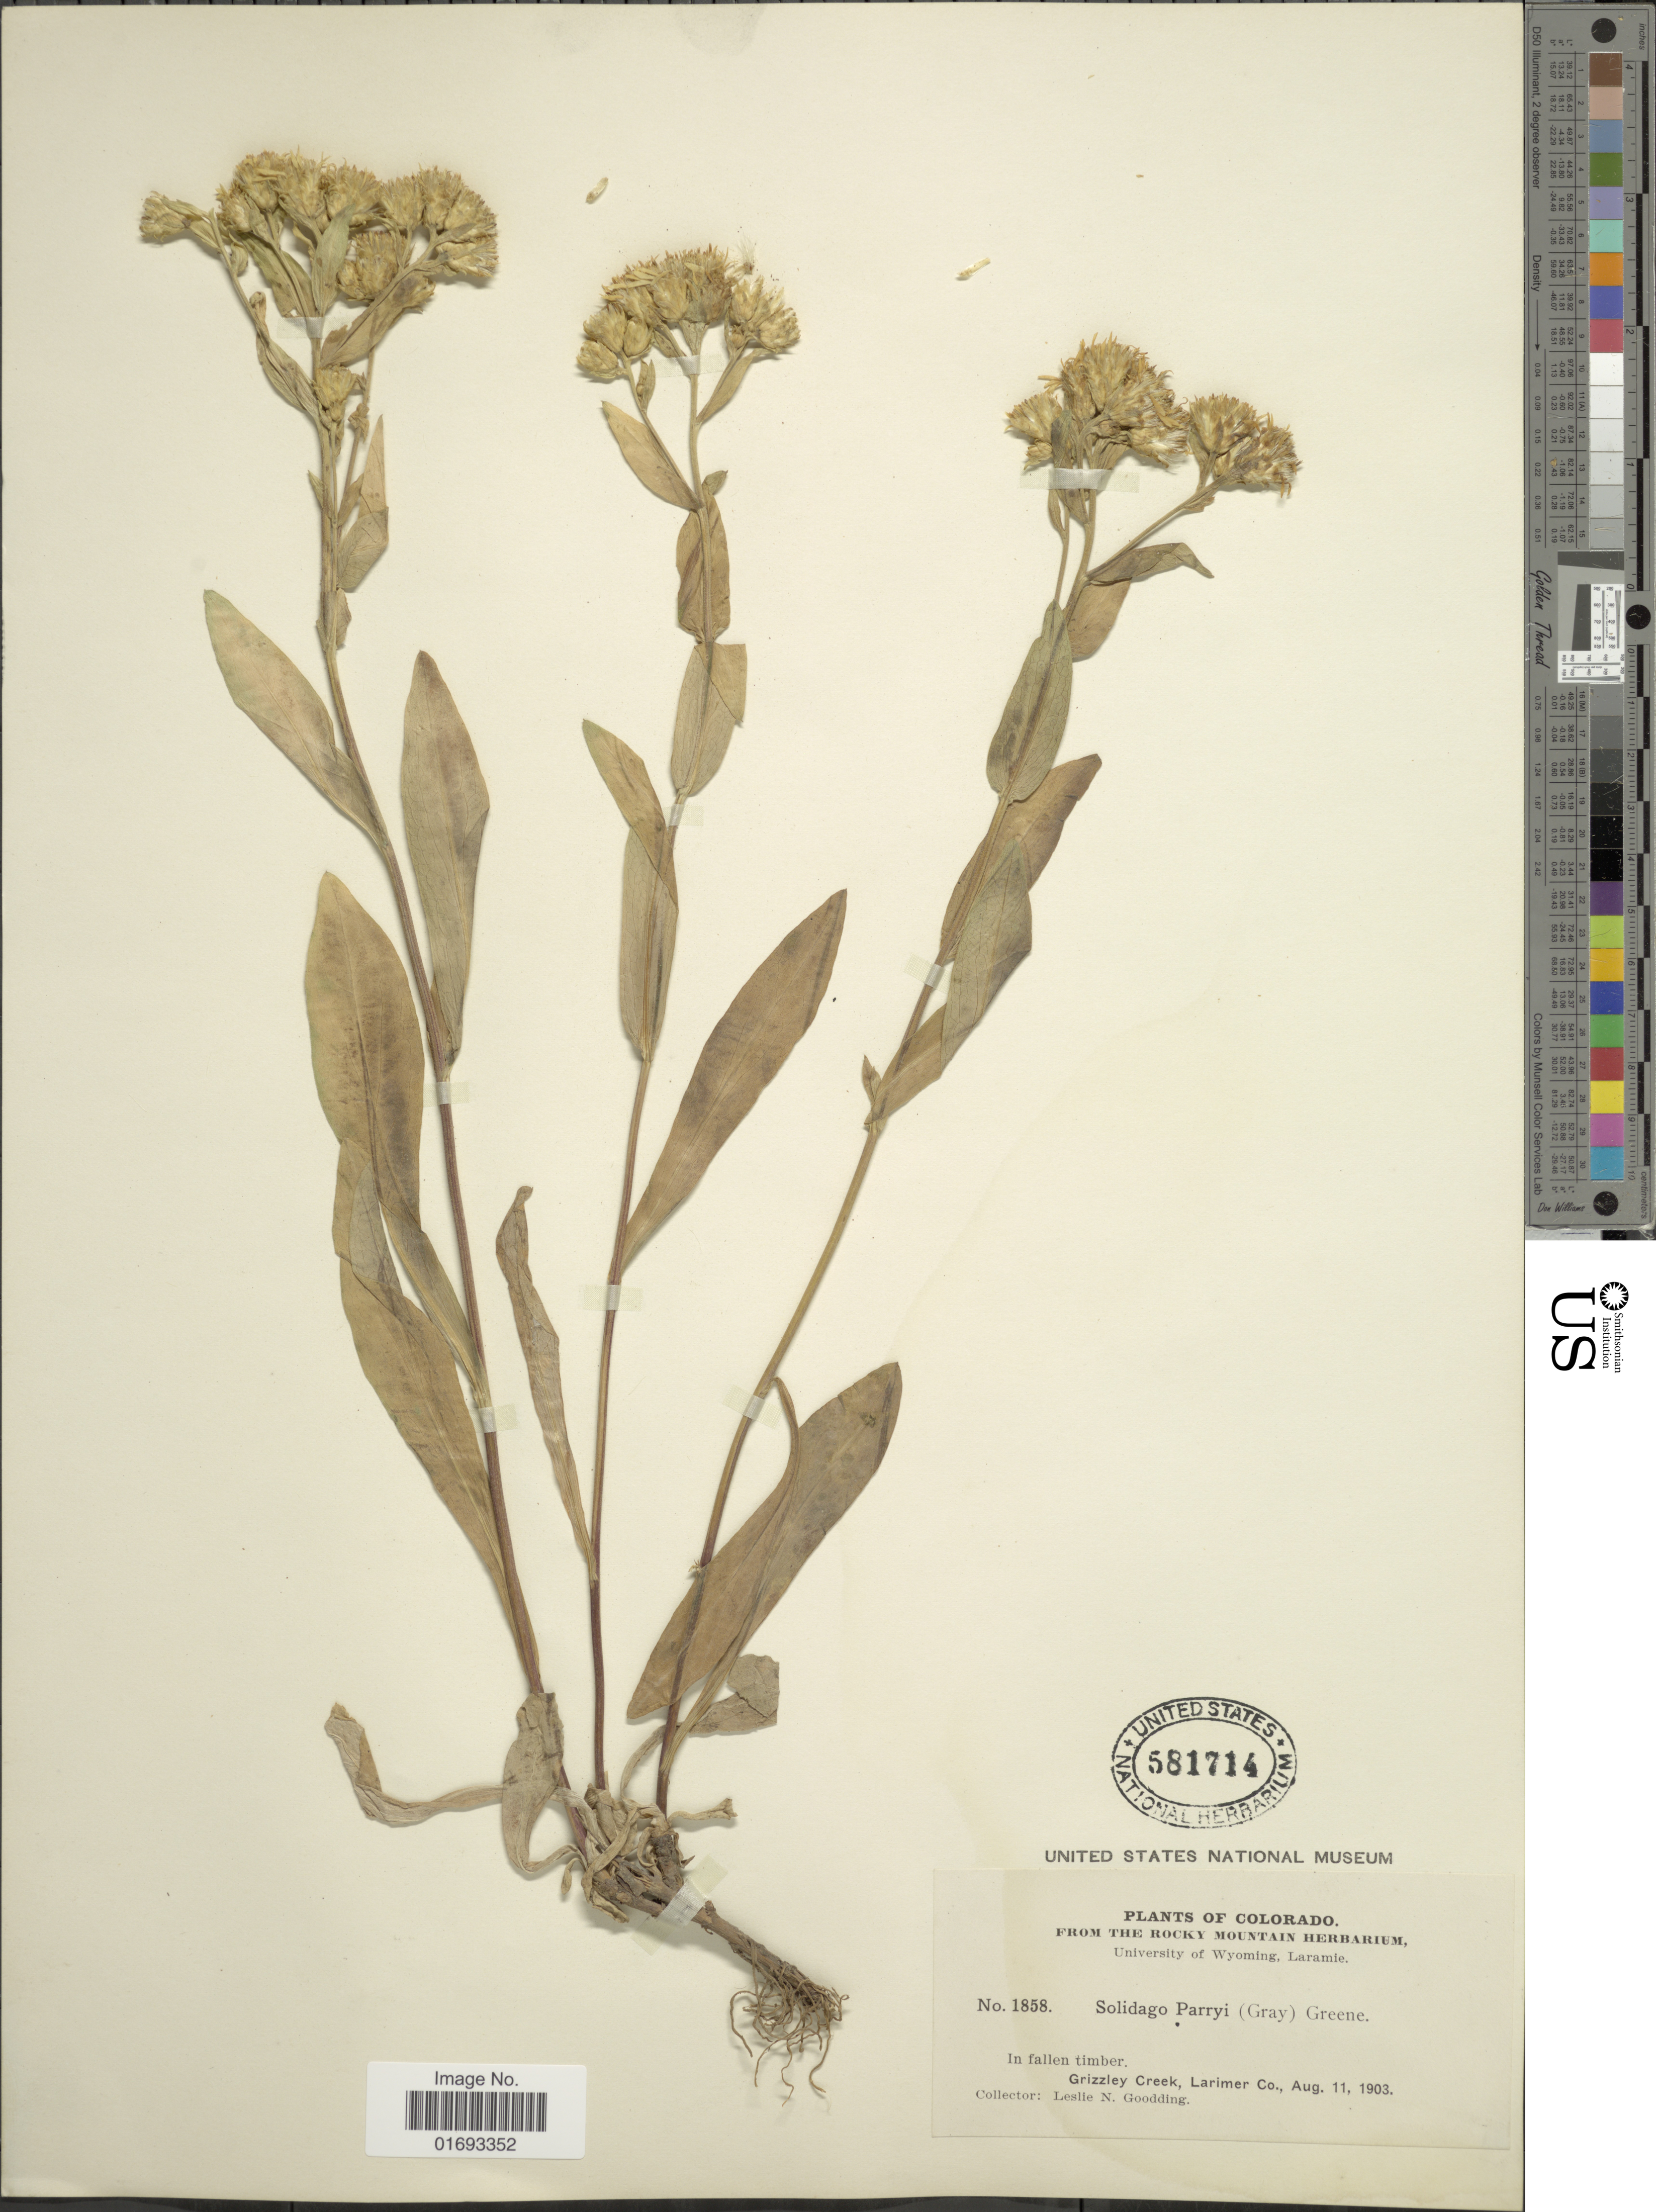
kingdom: Plantae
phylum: Tracheophyta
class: Magnoliopsida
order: Asterales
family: Asteraceae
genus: Oreochrysum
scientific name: Oreochrysum parryi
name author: (A. Gray) Rydb.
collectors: L. N. Goodding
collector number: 1858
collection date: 1903-08-11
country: United States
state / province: Colorado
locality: In fallen timber, Grziiley Creek, Larimer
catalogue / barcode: US 581714